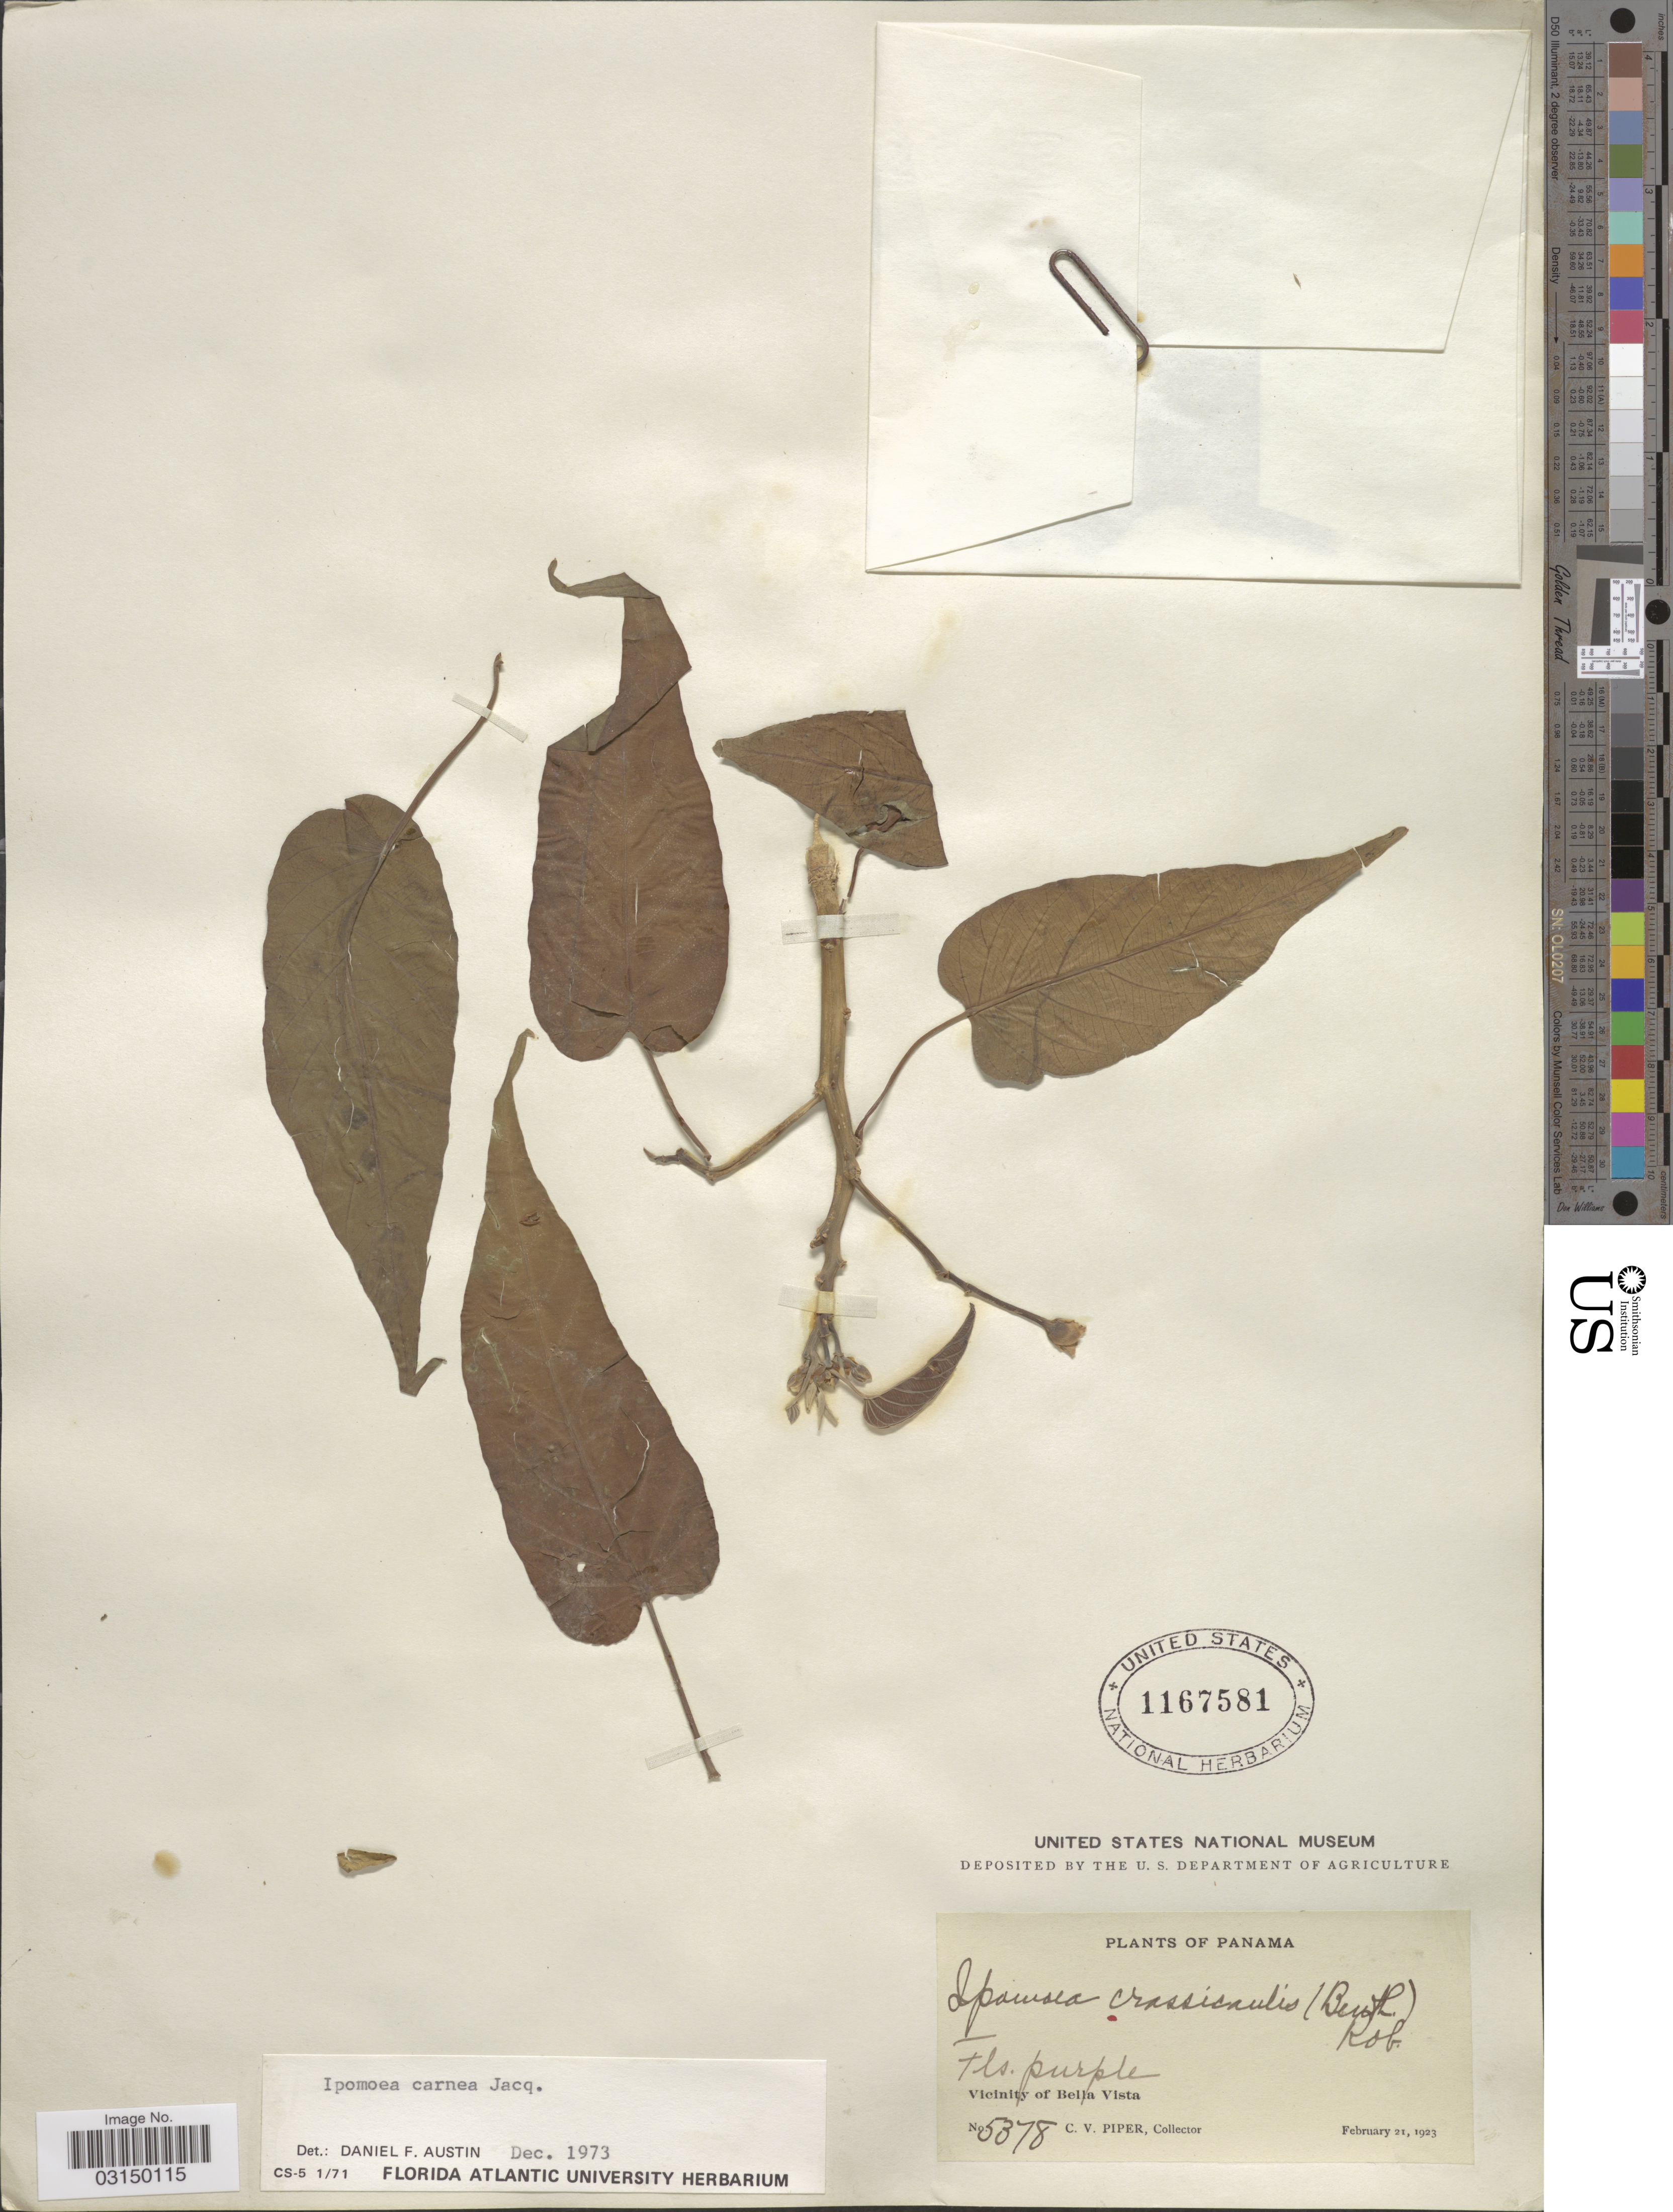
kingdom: Plantae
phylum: Tracheophyta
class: Magnoliopsida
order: Solanales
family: Convolvulaceae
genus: Ipomoea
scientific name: Ipomoea carnea subsp. fistulosa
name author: (Mart. ex Choisy) D.F. Austin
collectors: C. V. Piper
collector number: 5378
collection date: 1923-02-21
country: Panama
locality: Vicinity of Bella Vista.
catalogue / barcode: US 1167581